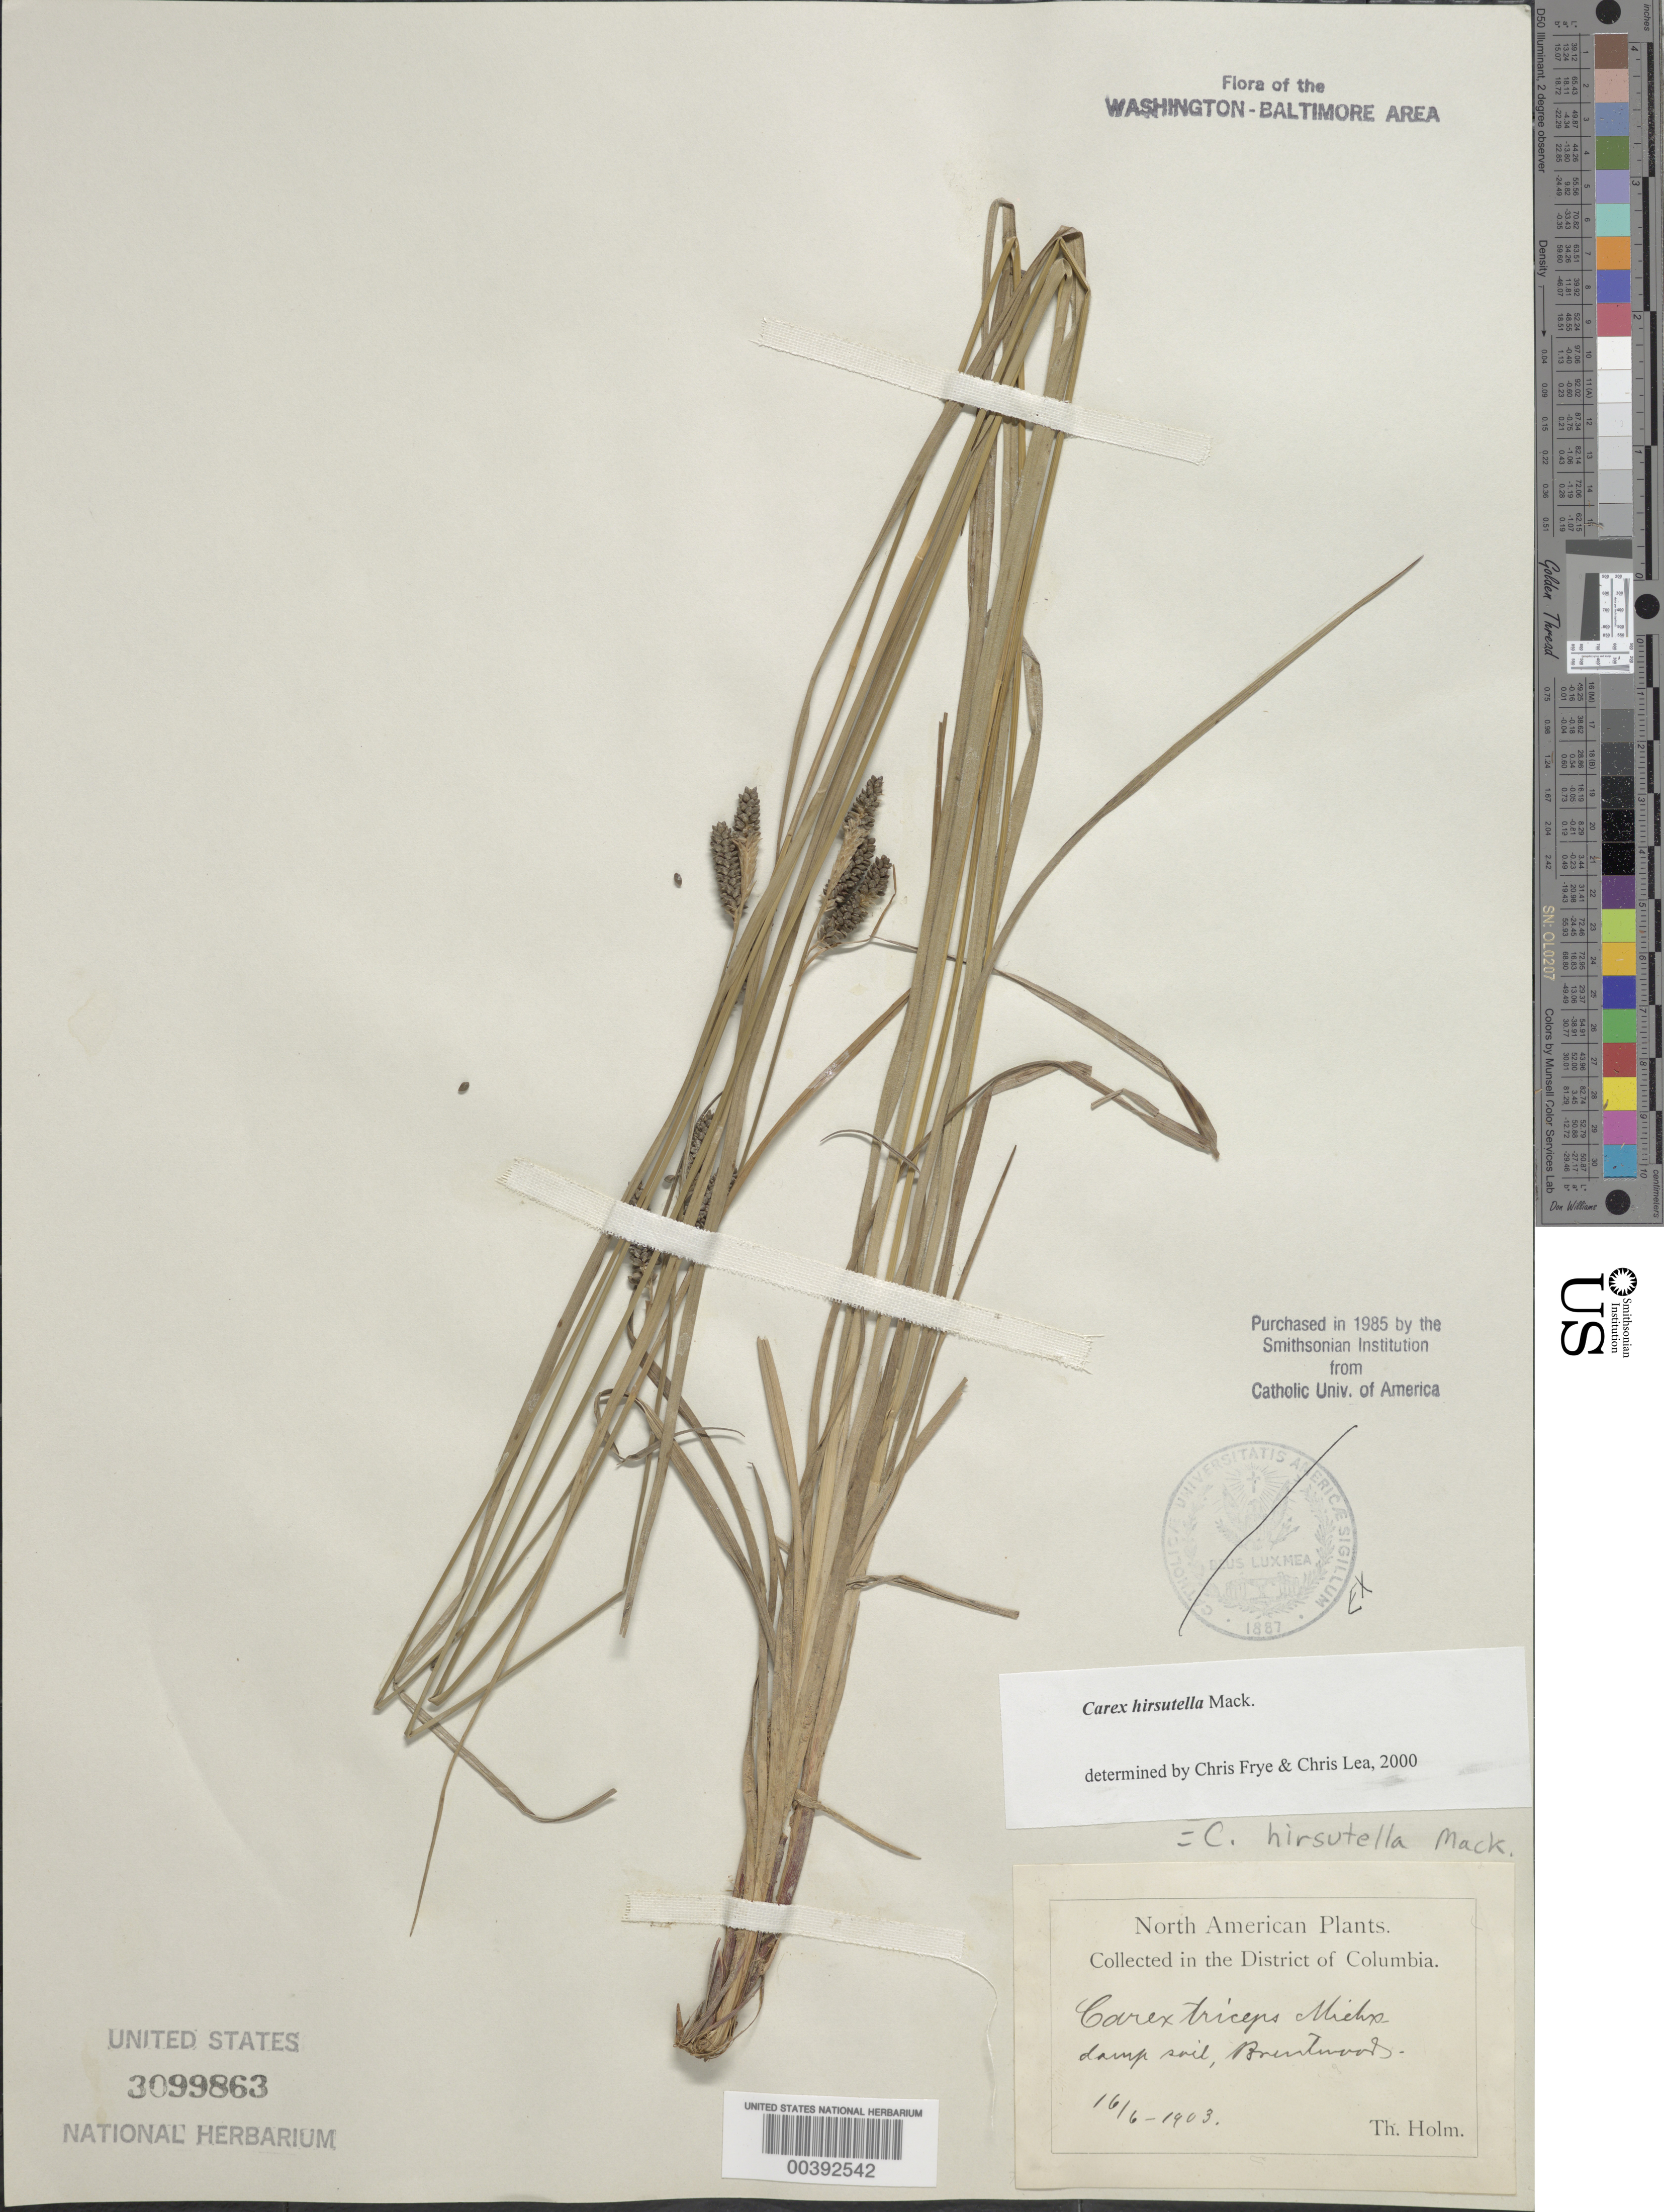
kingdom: Plantae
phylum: Tracheophyta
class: Liliopsida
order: Poales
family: Cyperaceae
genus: Carex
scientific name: Carex hirsutella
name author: Mack.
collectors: T. Holm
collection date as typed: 16 Jun 1903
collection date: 1903-06-16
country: United States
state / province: District of Columbia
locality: Brentwood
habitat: Damp soil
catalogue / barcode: US 3099863